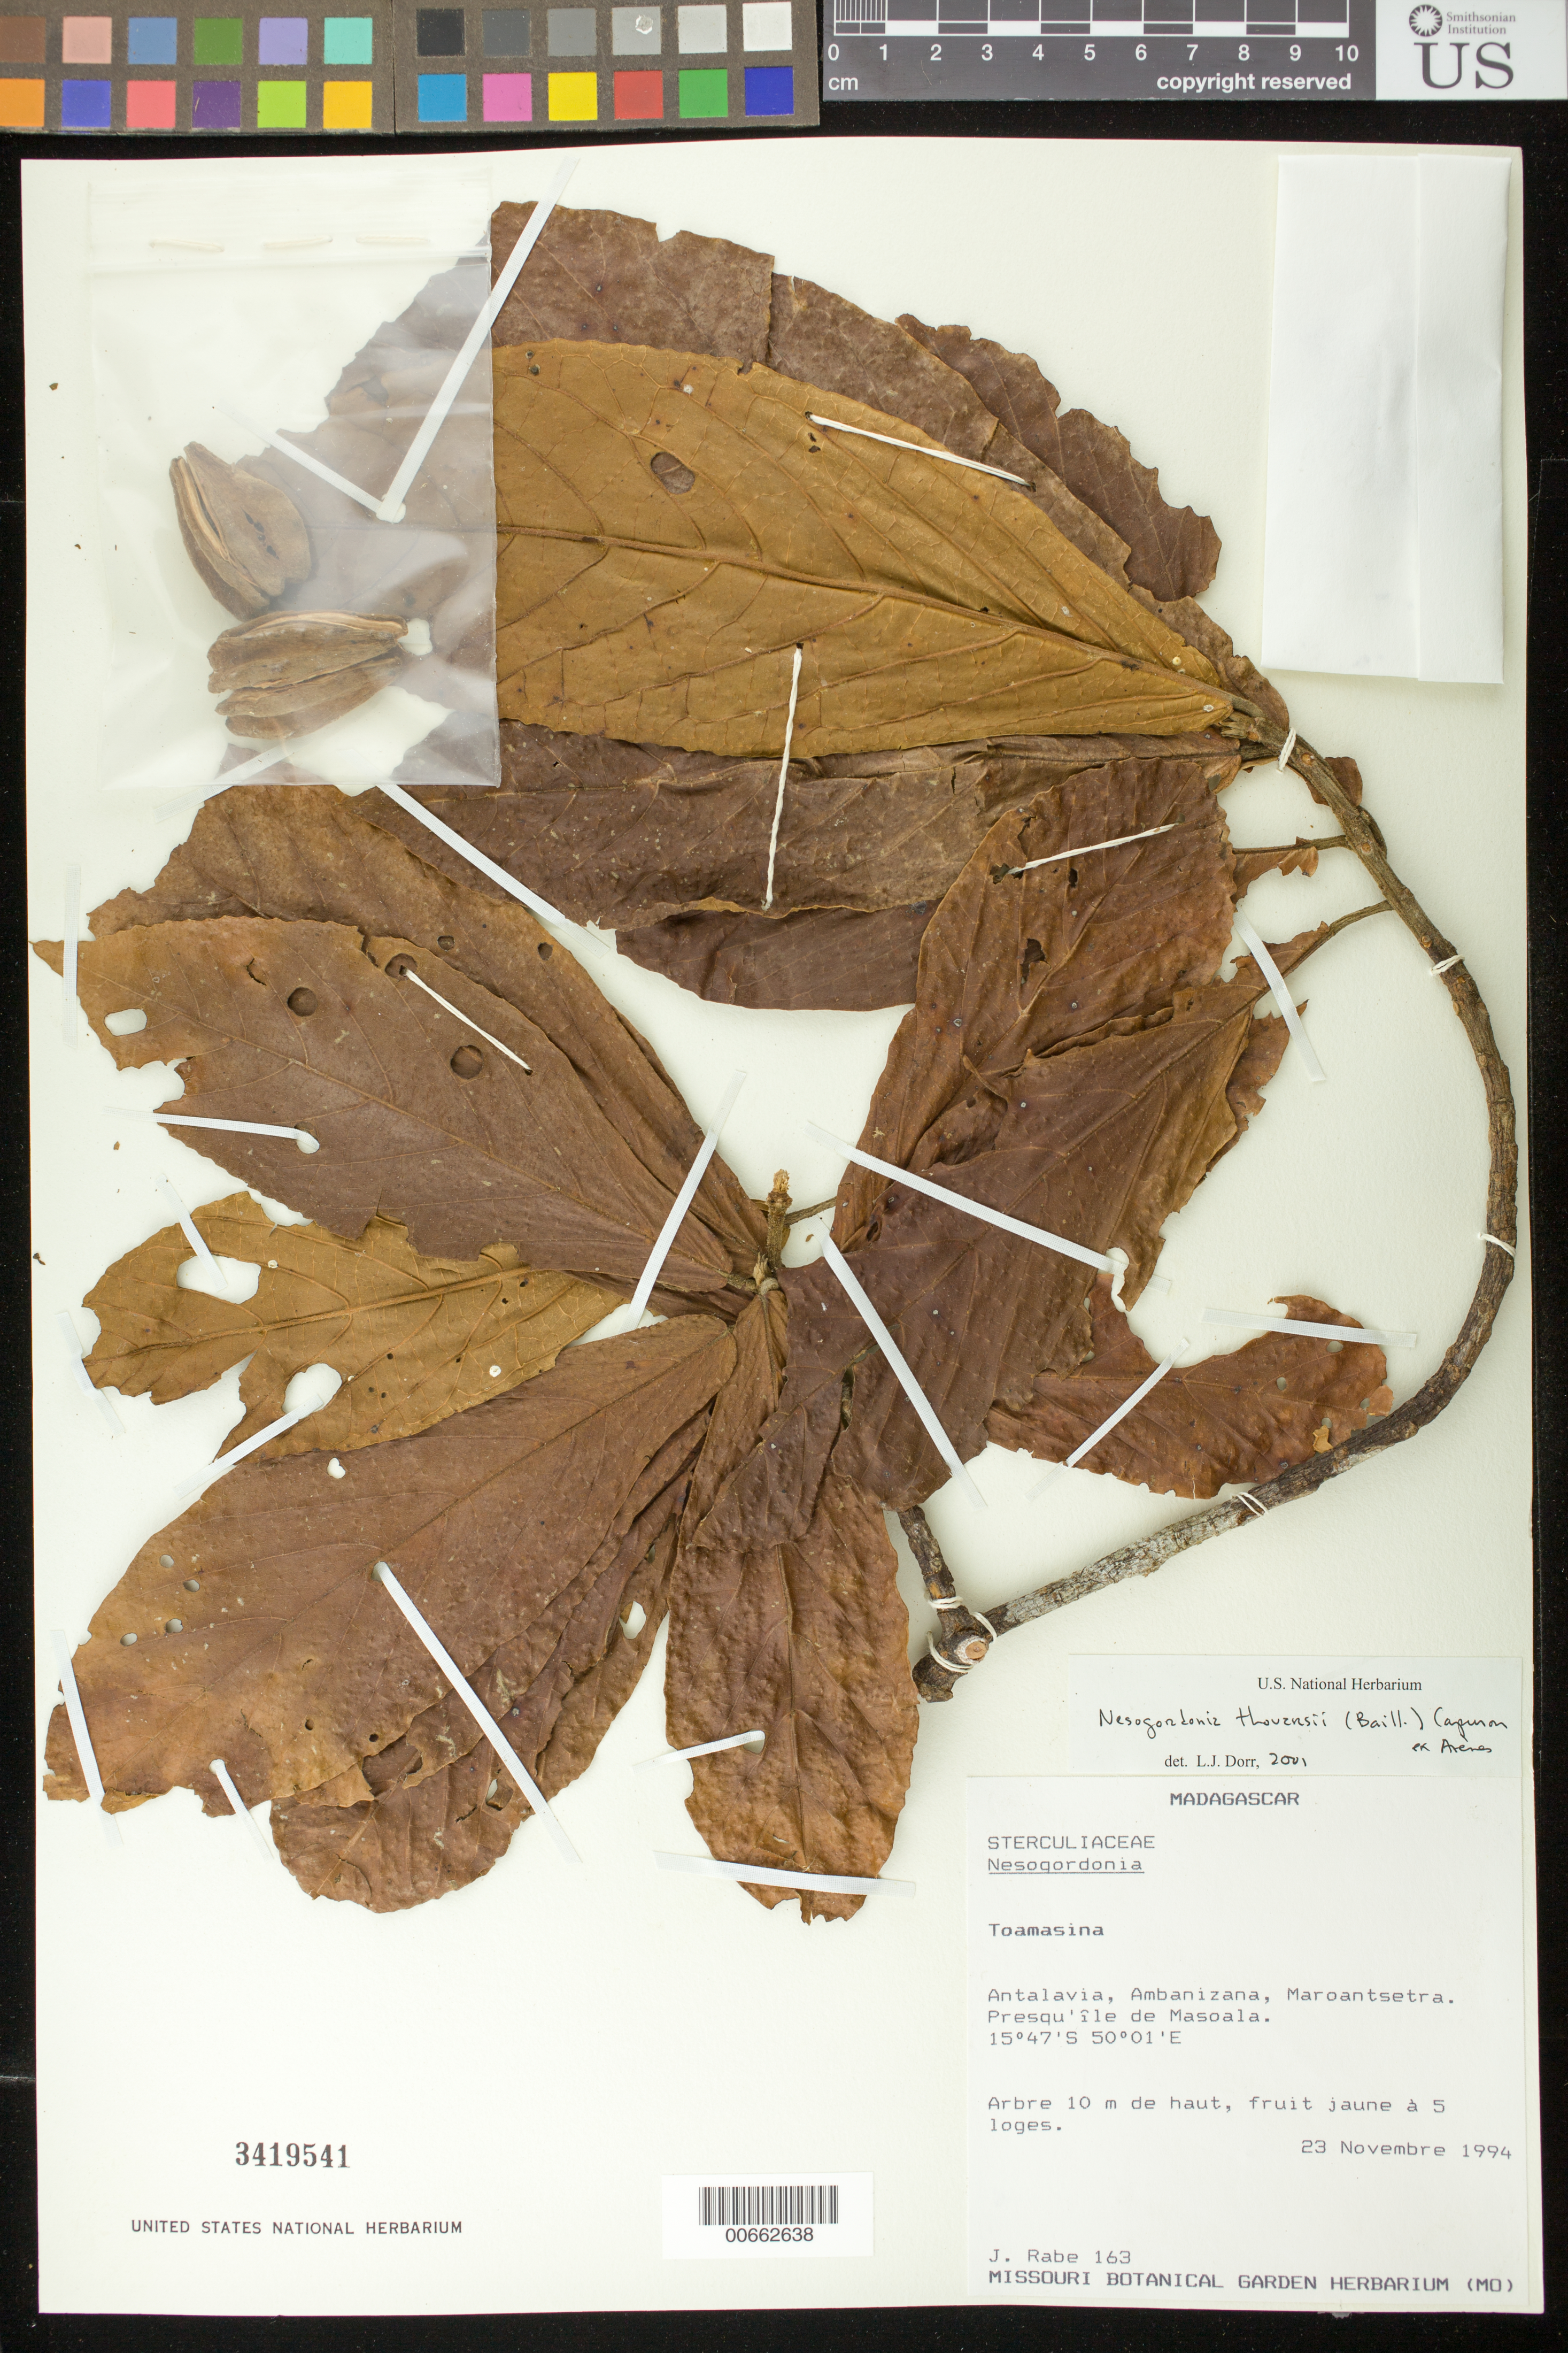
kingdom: Plantae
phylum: Tracheophyta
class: Magnoliopsida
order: Malvales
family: Malvaceae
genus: Nesogordonia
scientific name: Nesogordonia thouarsii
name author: (Baill.) Capuron ex Arènes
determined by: Dorr, L. J., (BOT), Smithsonian Institution - National Museum of Natural History (UNITED STATES)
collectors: J. Rabe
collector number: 163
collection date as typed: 23 Nov 1994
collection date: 1994-11-23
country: Madagascar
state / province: Analanjirofo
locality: Antalavia, Ambanizana, Maroantsetra, presqu'île de Masoala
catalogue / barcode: US 3419541